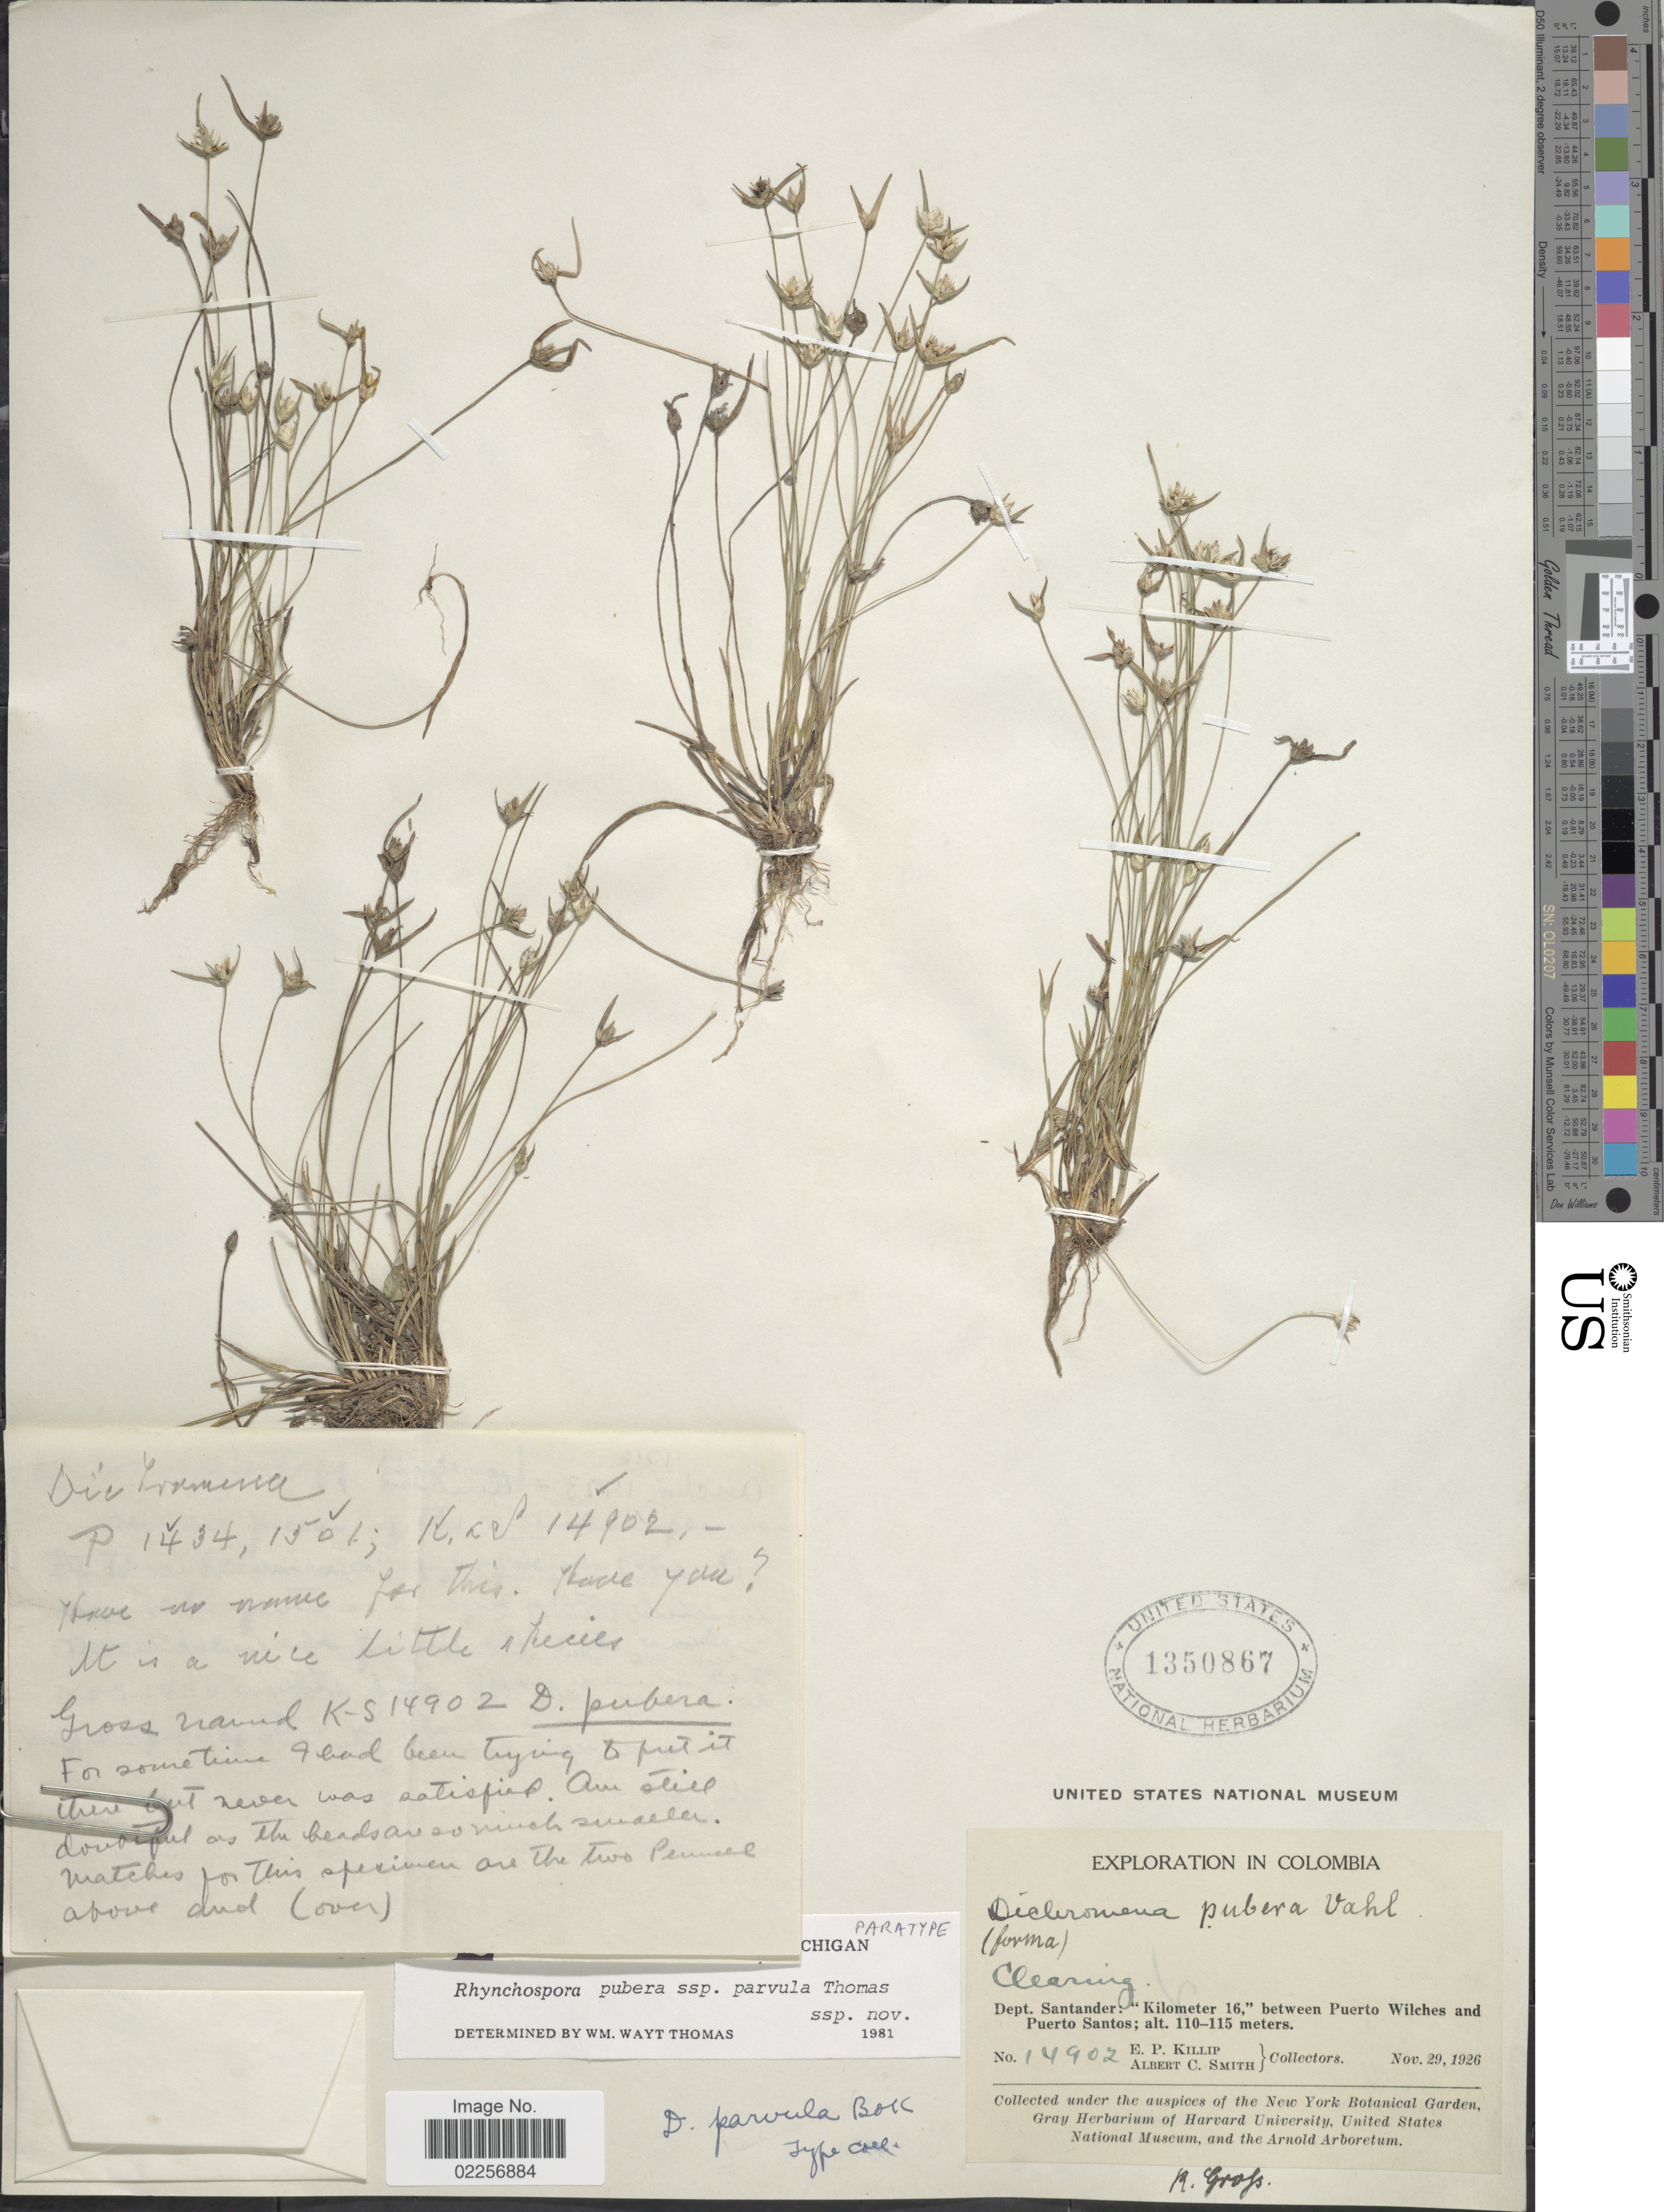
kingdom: Plantae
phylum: Tracheophyta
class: Liliopsida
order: Poales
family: Cyperaceae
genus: Rhynchospora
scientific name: Rhynchospora pubera subsp. parvula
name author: W.W. Thomas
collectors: E. P. Killip & A. C. Smith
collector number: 14902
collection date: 1926-11-29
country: Colombia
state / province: Santander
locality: Clearing. Dept. Santander: "Kilometer 16, "between Puerto Wilches and Puerto Santos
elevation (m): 110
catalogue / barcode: US 1350867